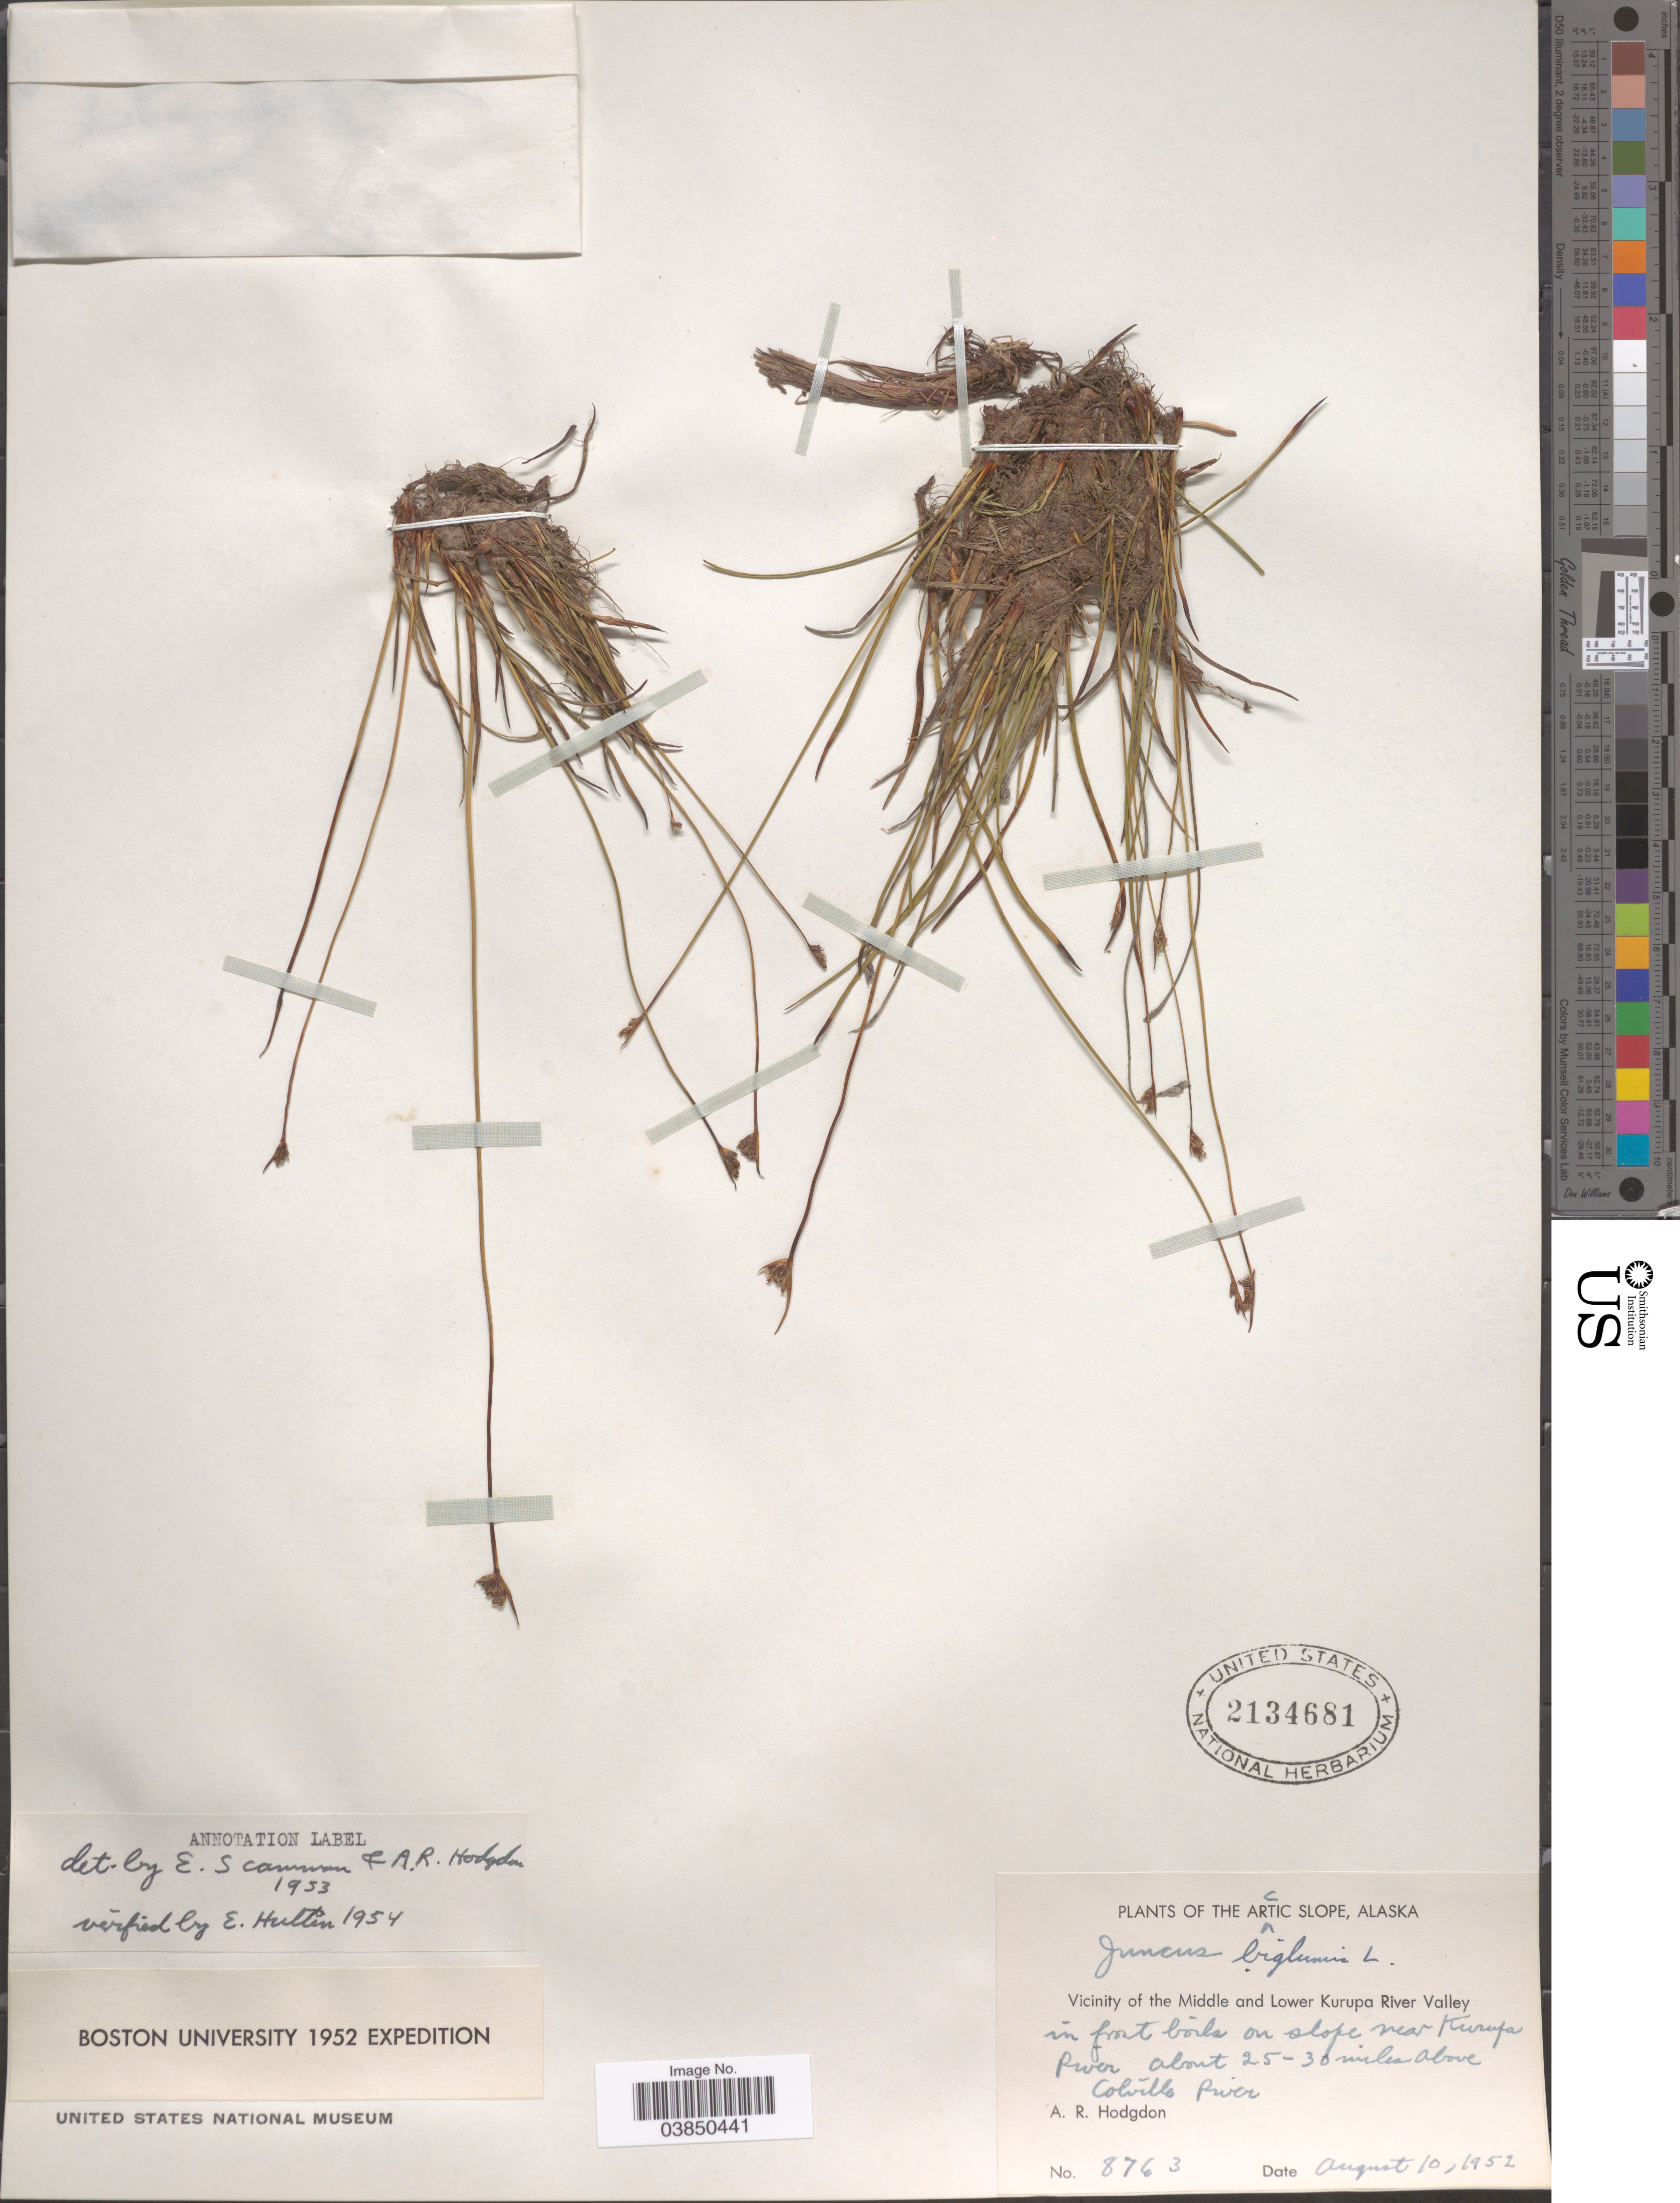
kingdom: Plantae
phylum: Tracheophyta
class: Liliopsida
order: Poales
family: Juncaceae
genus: Juncus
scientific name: Juncus biglumis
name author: L.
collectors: A. R. Hodgdon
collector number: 8763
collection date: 1952-08-10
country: United States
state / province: Alaska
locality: Arctic Slope. Vicinity of the Middle and Lower Kurupa River Valley in front boils on slope near Kurupa River about 25-30 miles above Colville River.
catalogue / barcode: US 2134681